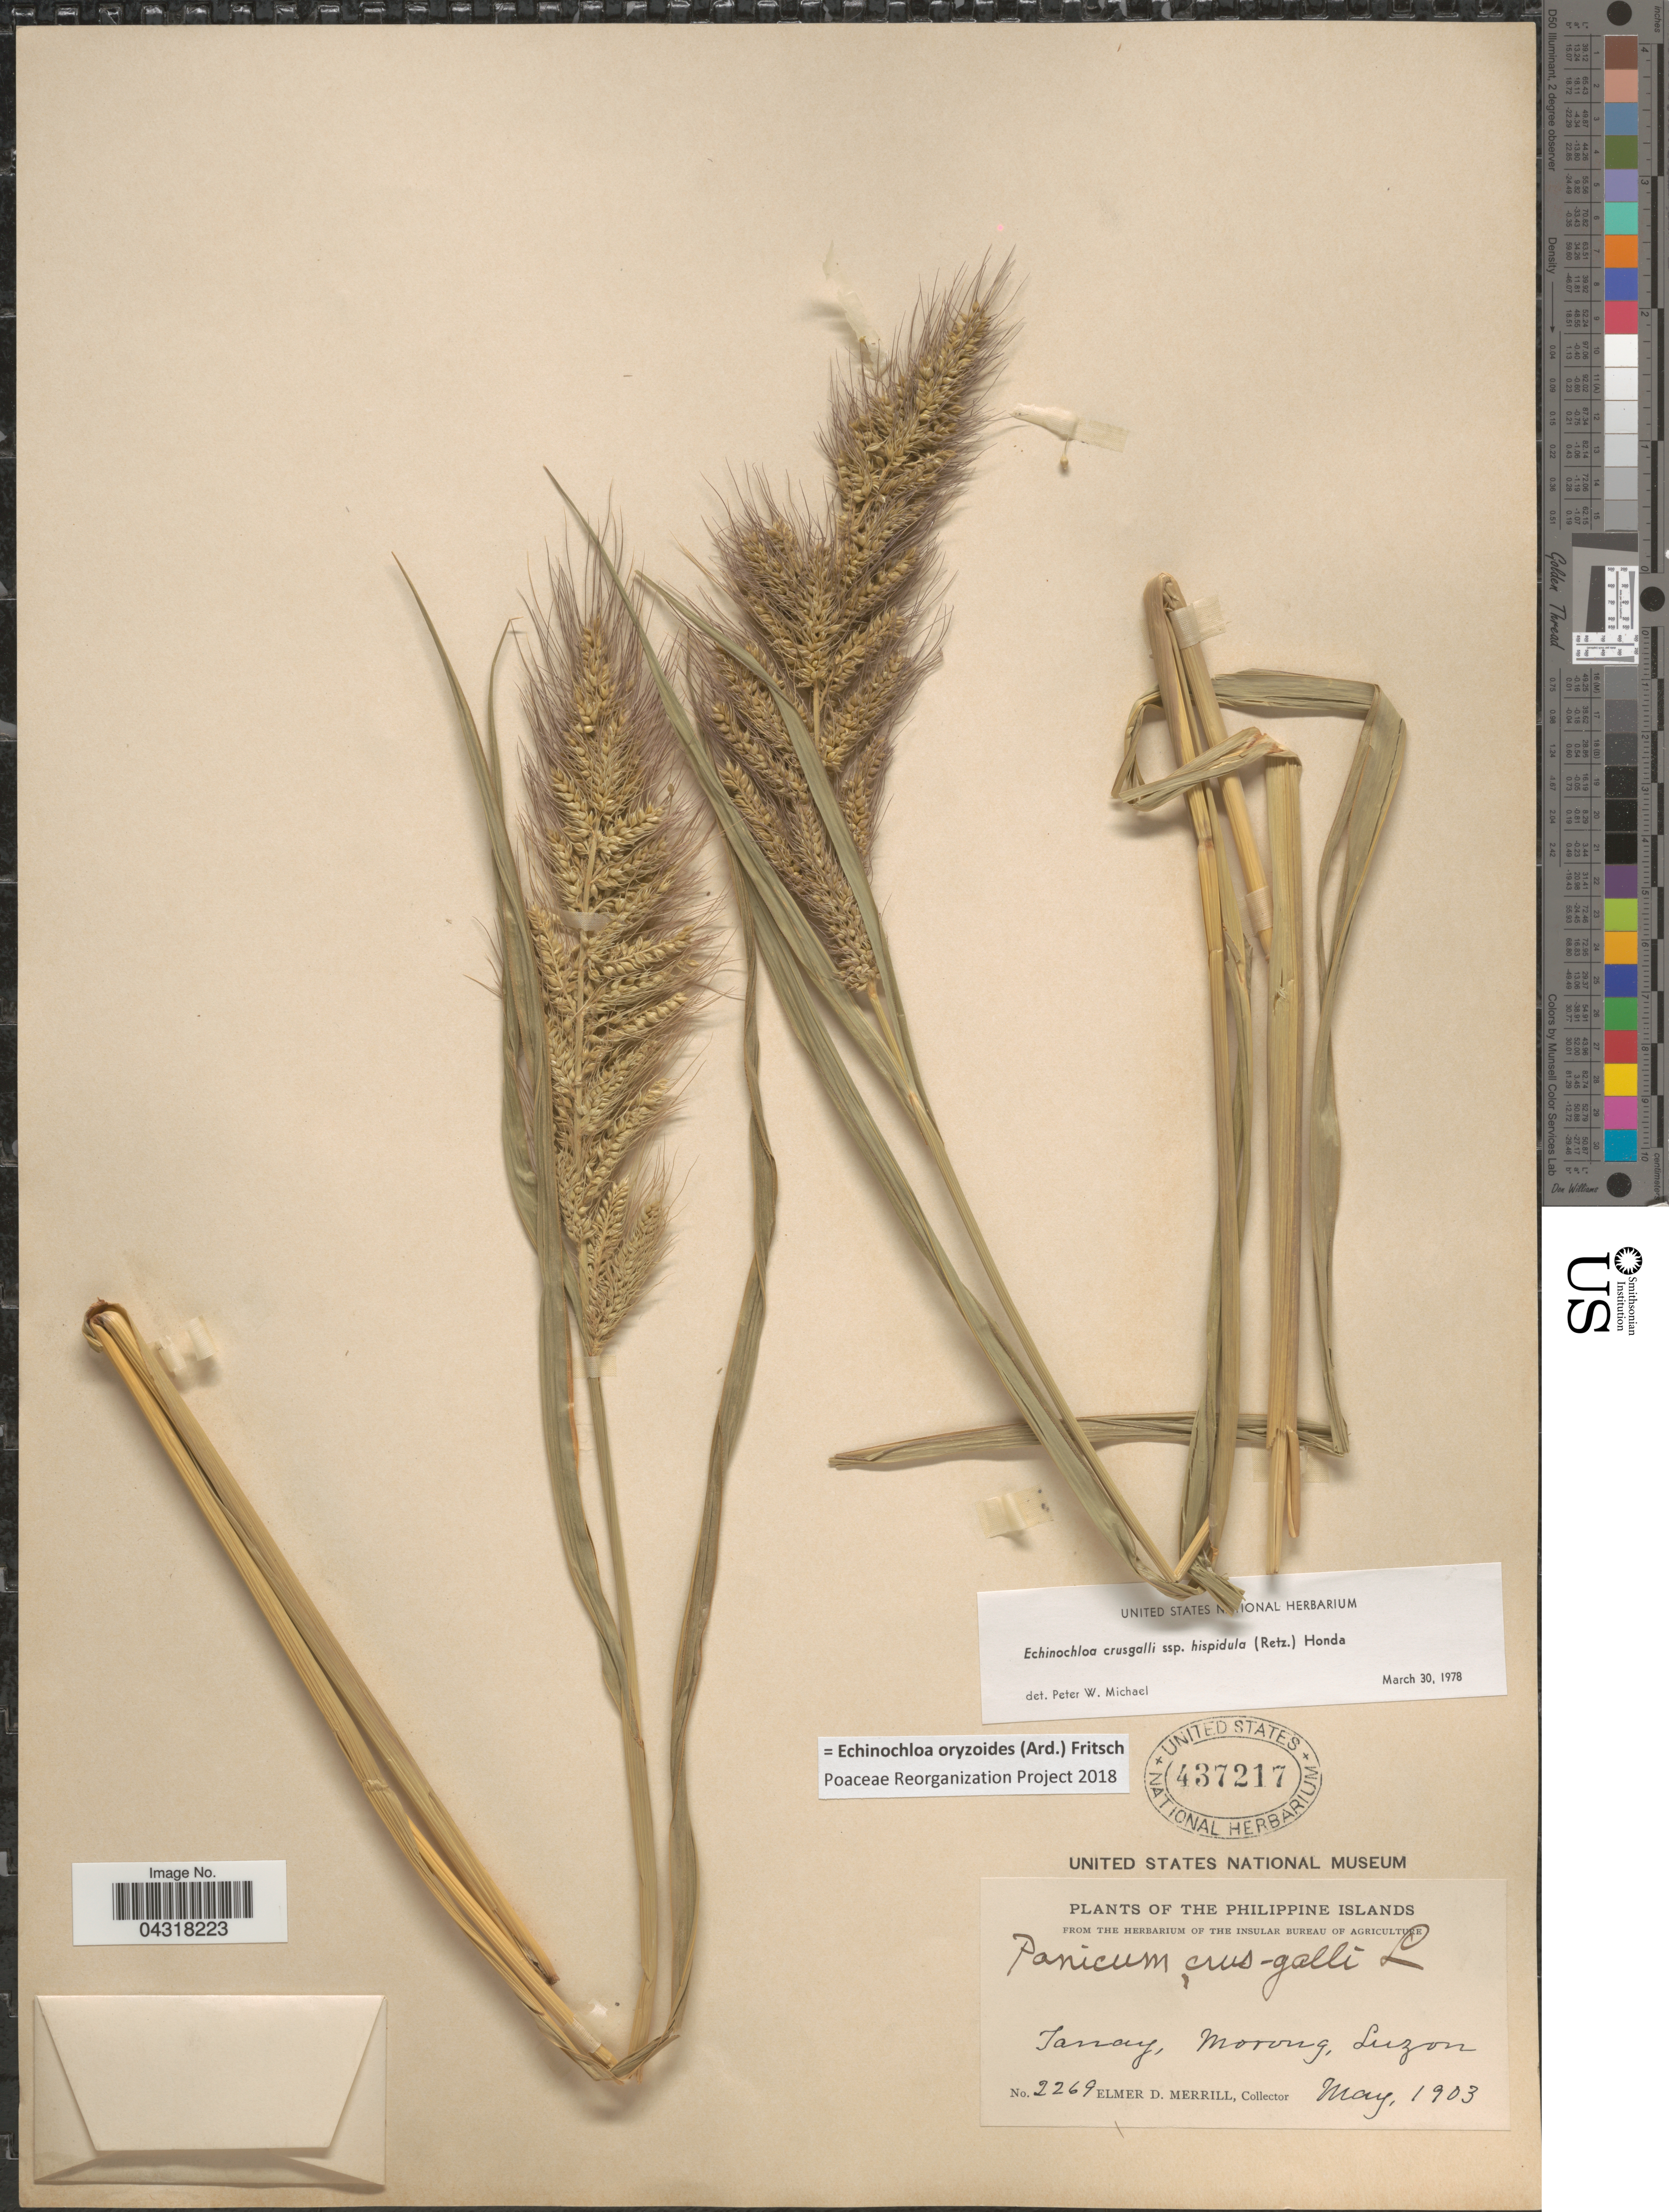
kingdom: Plantae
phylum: Tracheophyta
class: Liliopsida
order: Poales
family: Poaceae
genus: Echinochloa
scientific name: Echinochloa oryzoides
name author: (Ard.) Fritsch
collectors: E. D. Merrill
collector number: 2269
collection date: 1903-05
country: Philippines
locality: The Philippine Islands. Tanay, Morong, Luzon.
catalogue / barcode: US 437217